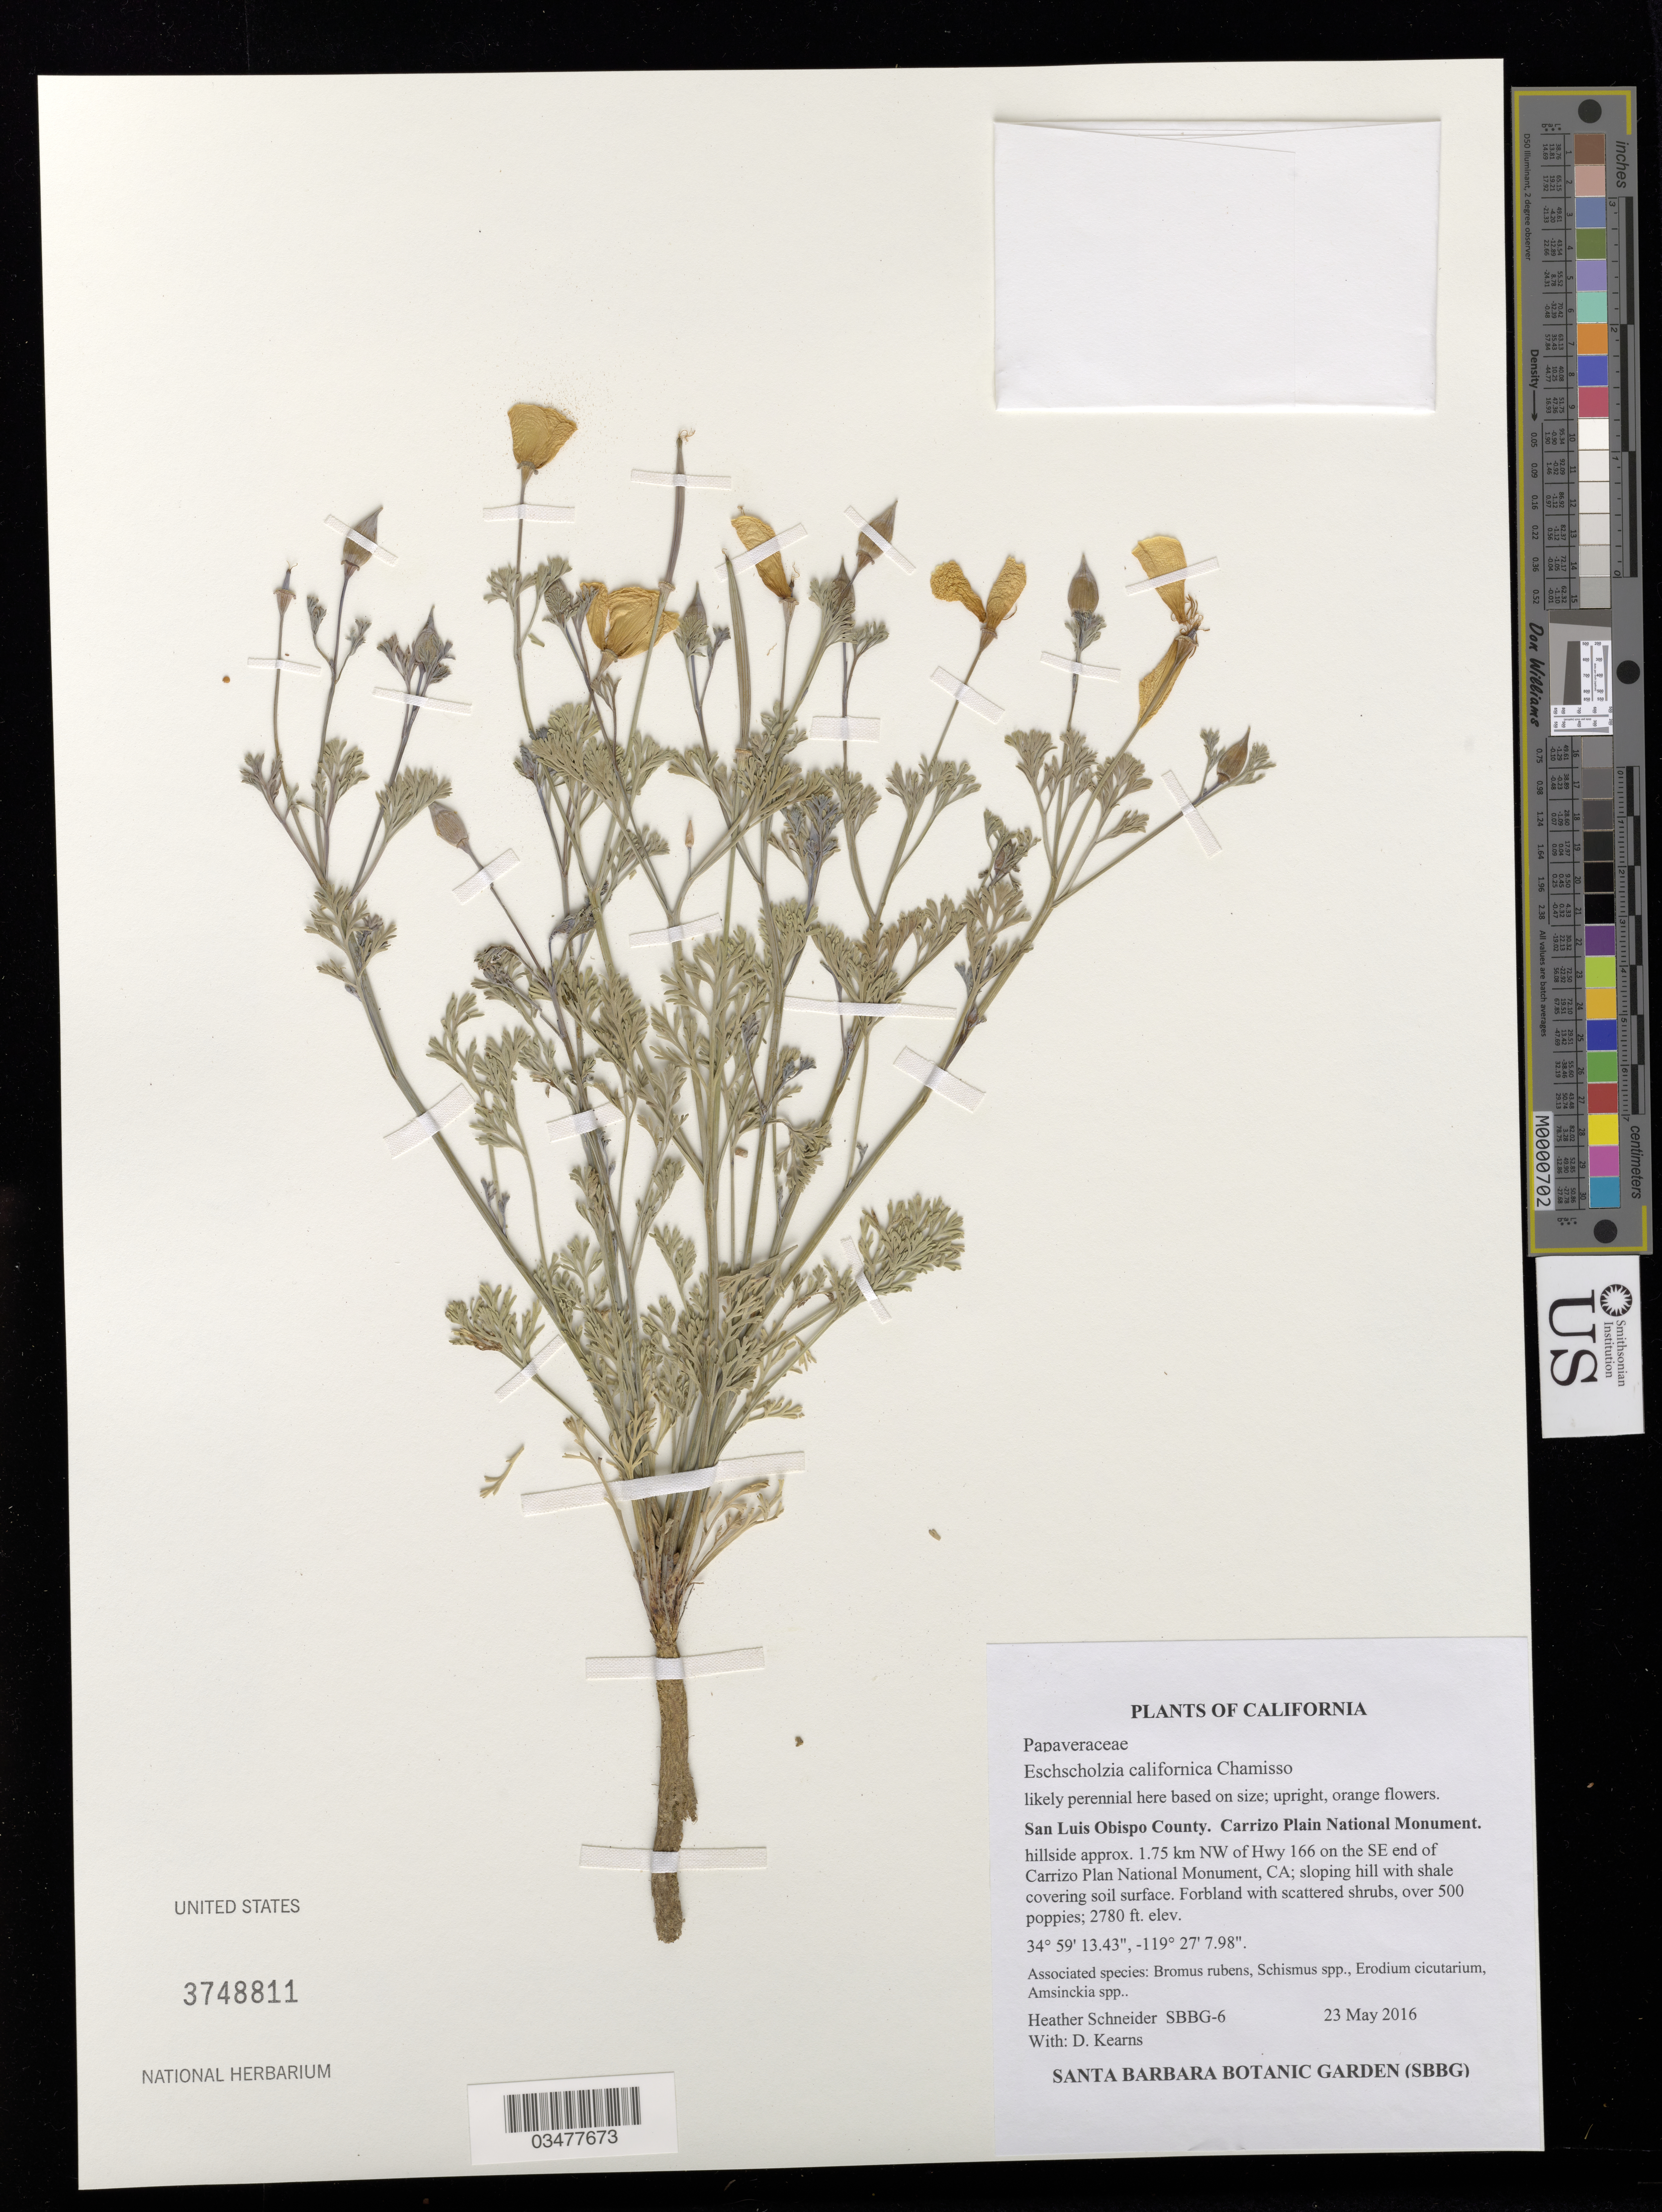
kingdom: Plantae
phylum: Tracheophyta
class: Magnoliopsida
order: Ranunculales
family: Papaveraceae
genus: Eschscholzia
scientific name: Eschscholzia californica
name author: Cham.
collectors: H. Schneider & D. Kearns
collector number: SBBG-6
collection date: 2016-05-23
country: United States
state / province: California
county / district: San Luis Obispo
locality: Carrizo Plain National Monument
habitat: Sloping hill with shale covering some of the soil surface. Forbland with scattered shrubs.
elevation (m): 847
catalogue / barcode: US 3748811